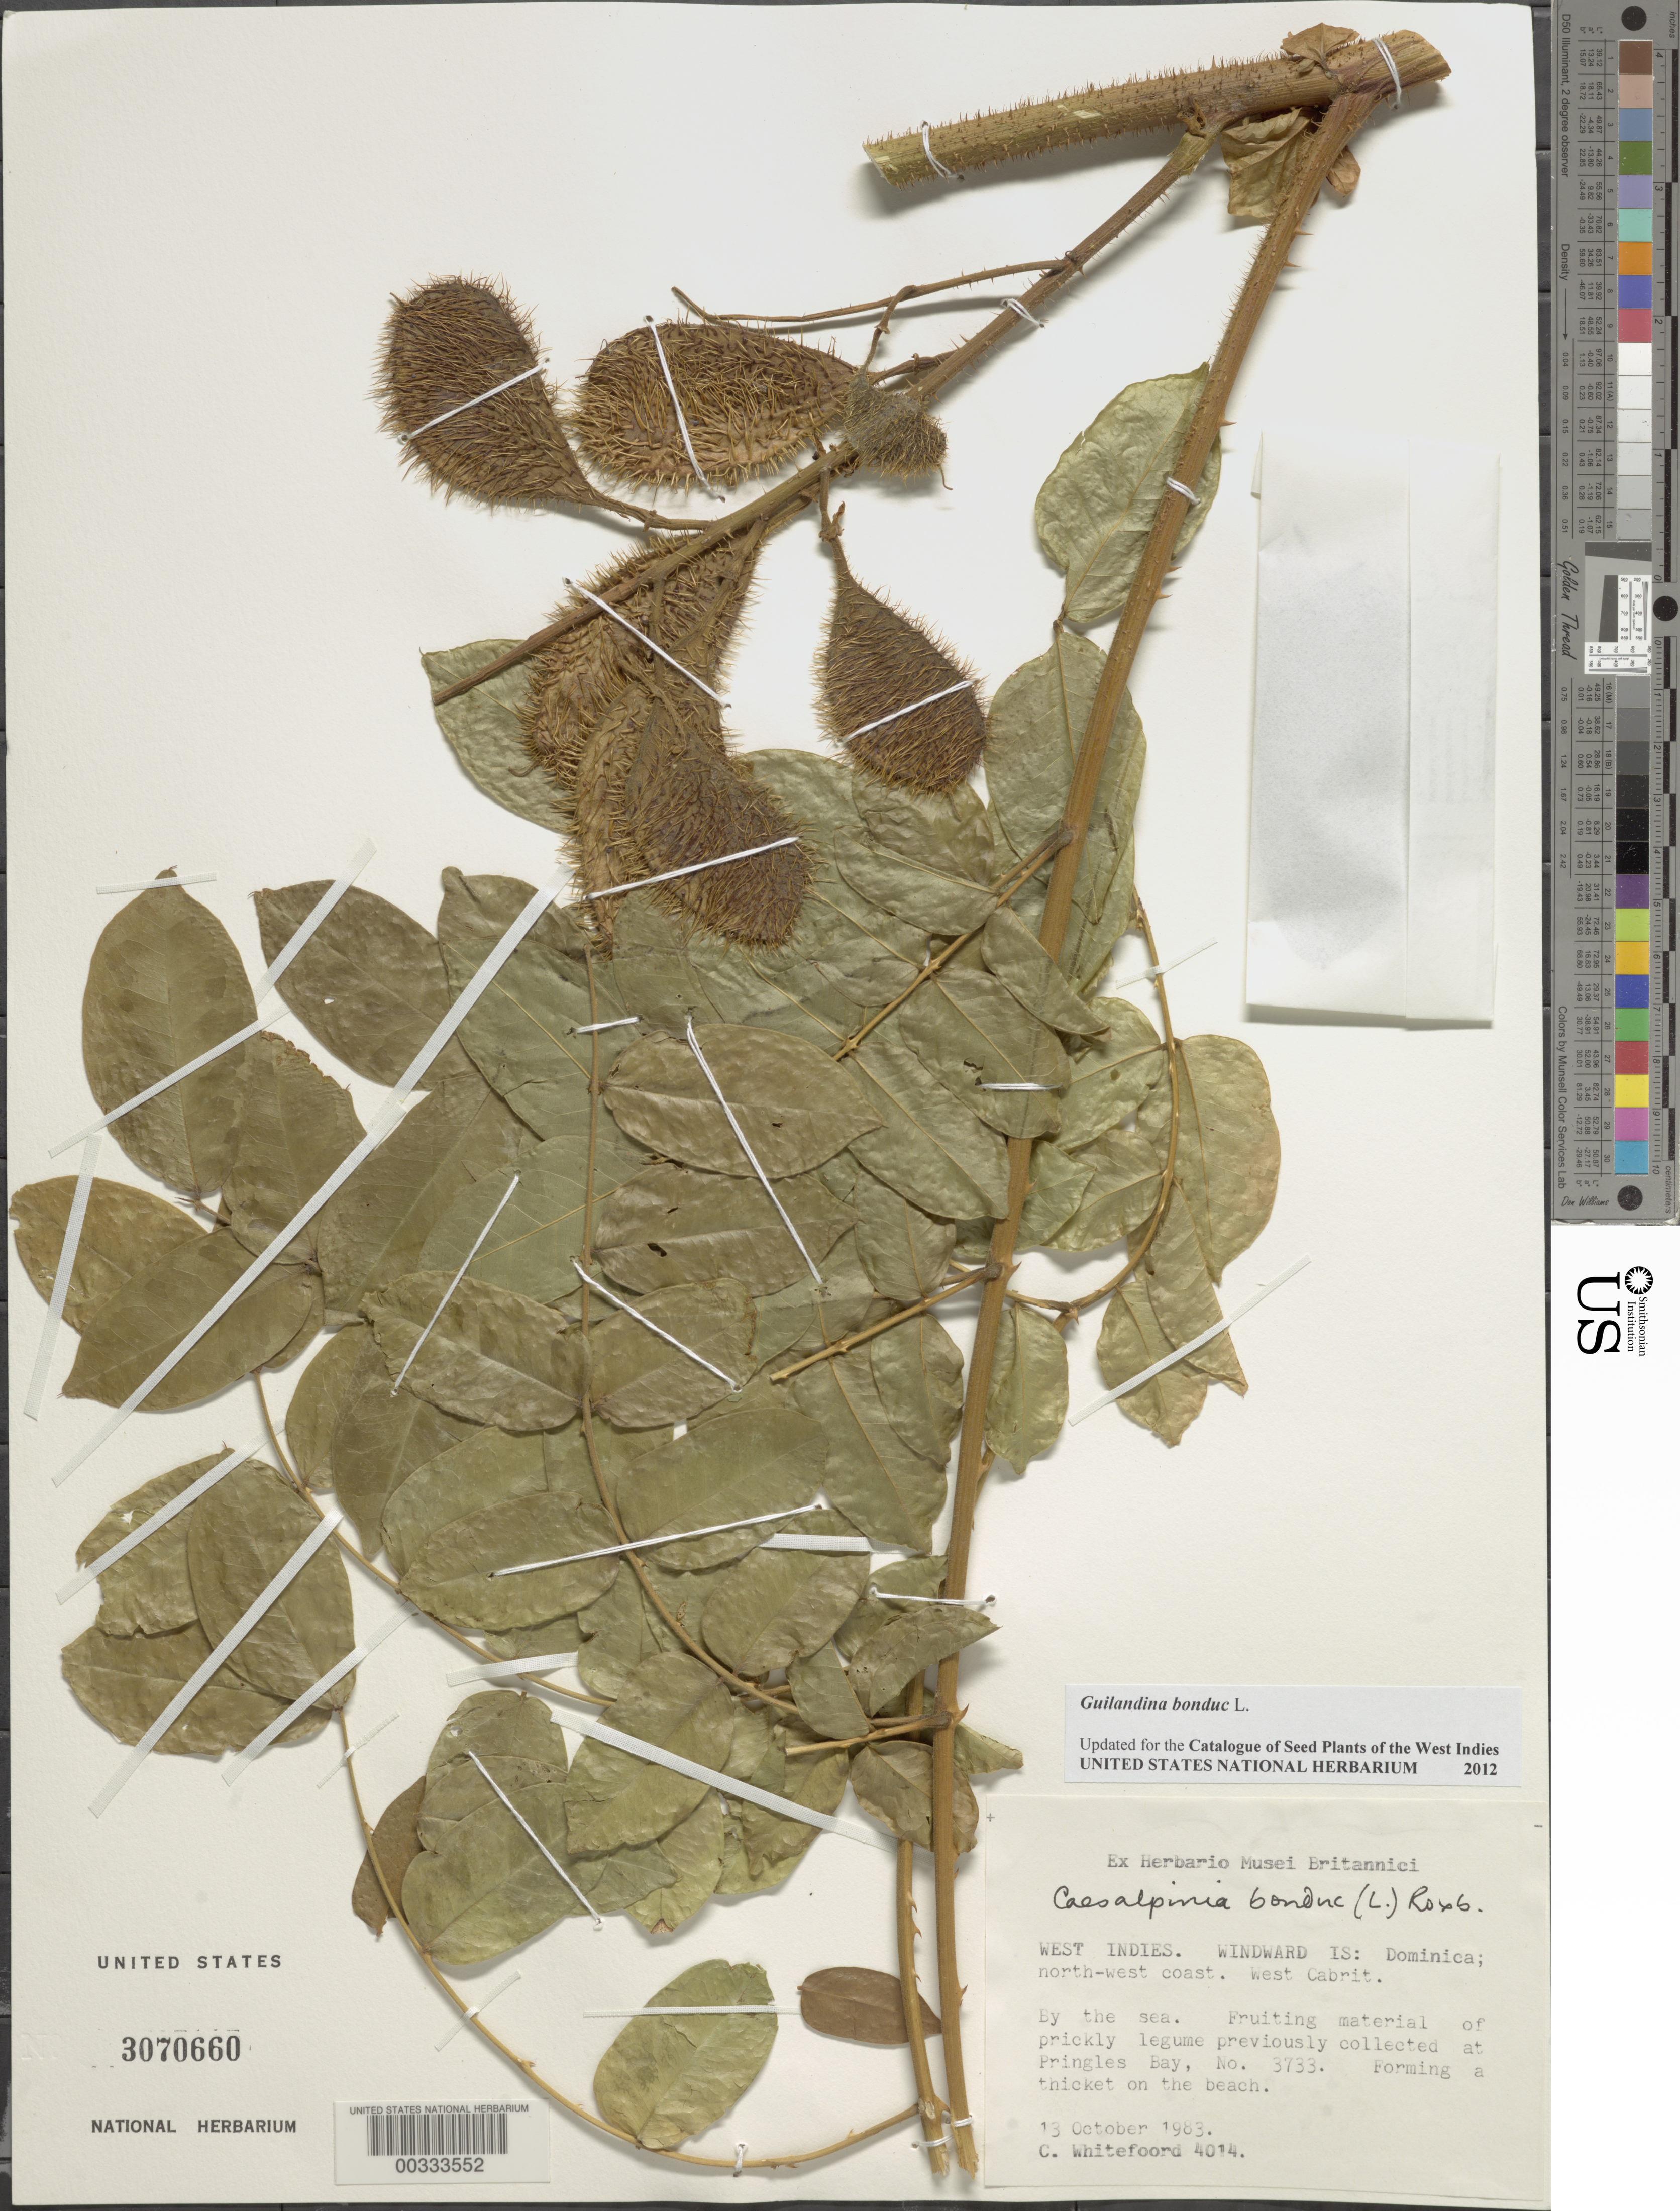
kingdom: Plantae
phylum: Tracheophyta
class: Magnoliopsida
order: Fabales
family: Fabaceae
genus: Guilandina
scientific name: Guilandina bonduc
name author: L.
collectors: C. Whitefoord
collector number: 4014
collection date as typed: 13 Oct 1983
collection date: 1983-10-13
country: Dominica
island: Dominica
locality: Nw coast; west cabrit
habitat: Thicket on the beach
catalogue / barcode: US 3070660